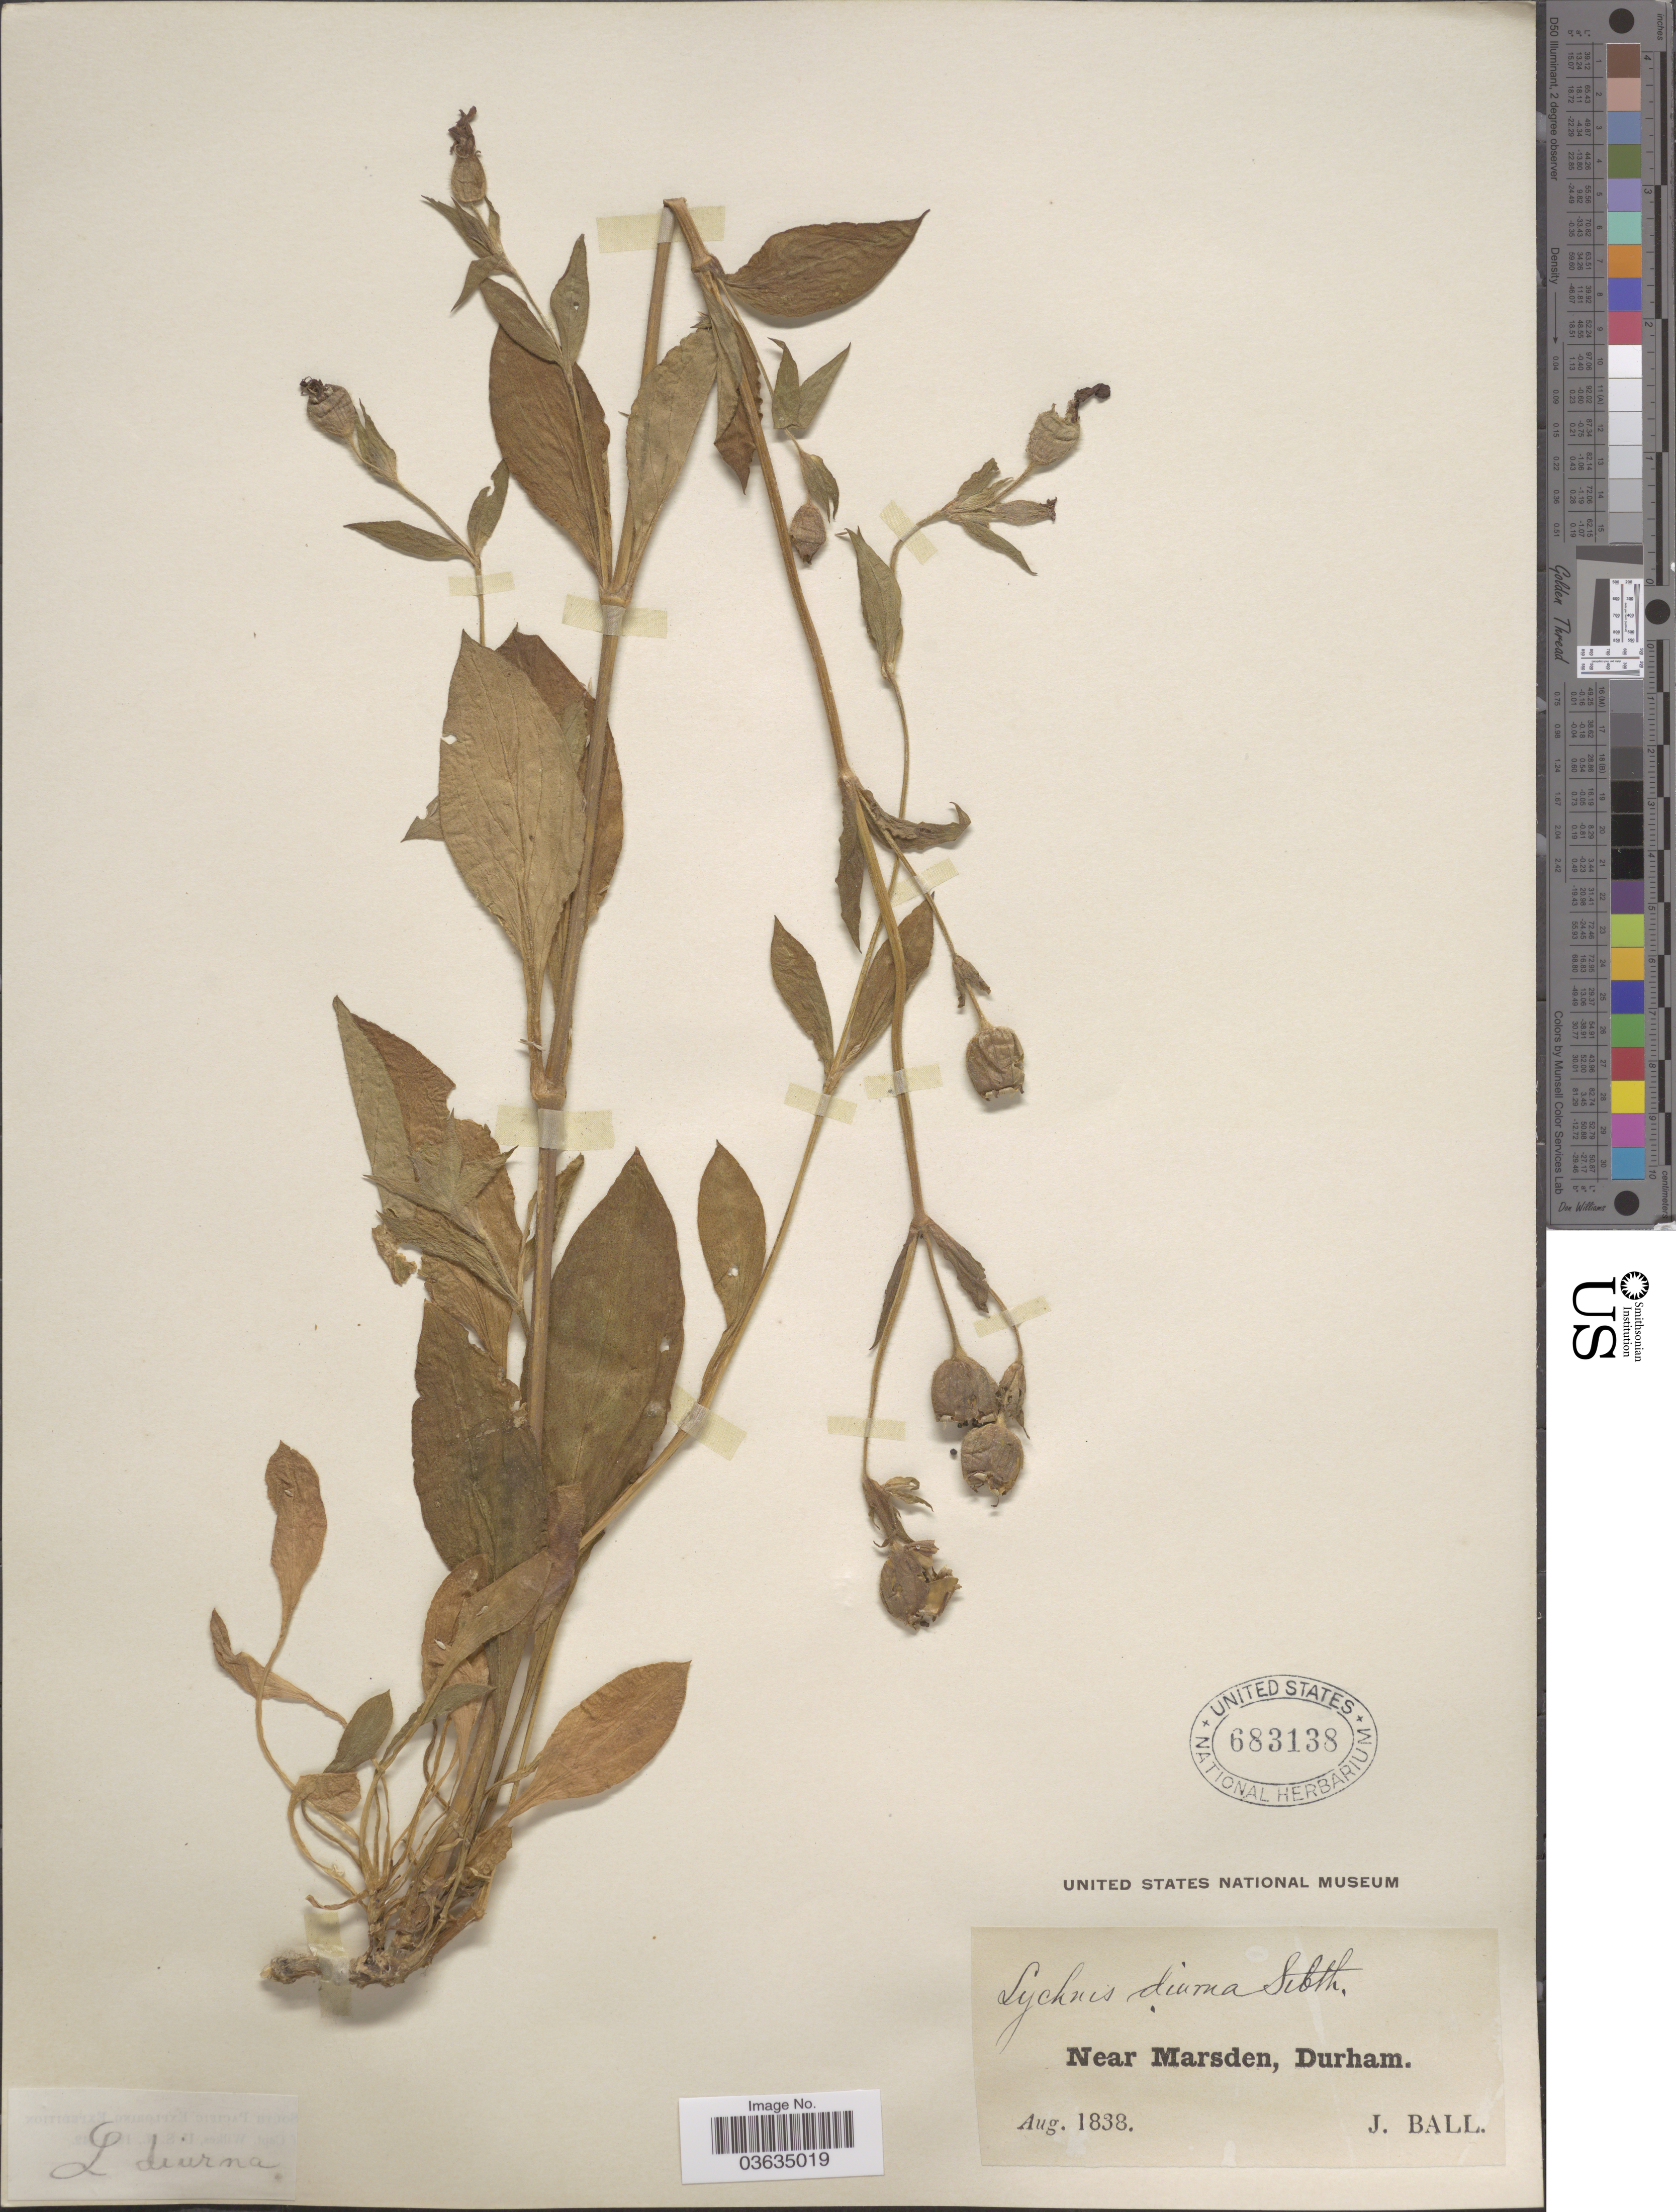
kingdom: Plantae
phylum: Tracheophyta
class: Magnoliopsida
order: Caryophyllales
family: Caryophyllaceae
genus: Silene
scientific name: Silene dioica subsp. dioica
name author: (L.) Clairv.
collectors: J. Ball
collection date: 1838-08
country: United Kingdom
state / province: England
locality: Near Marsden, Durham.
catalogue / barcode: US 683138